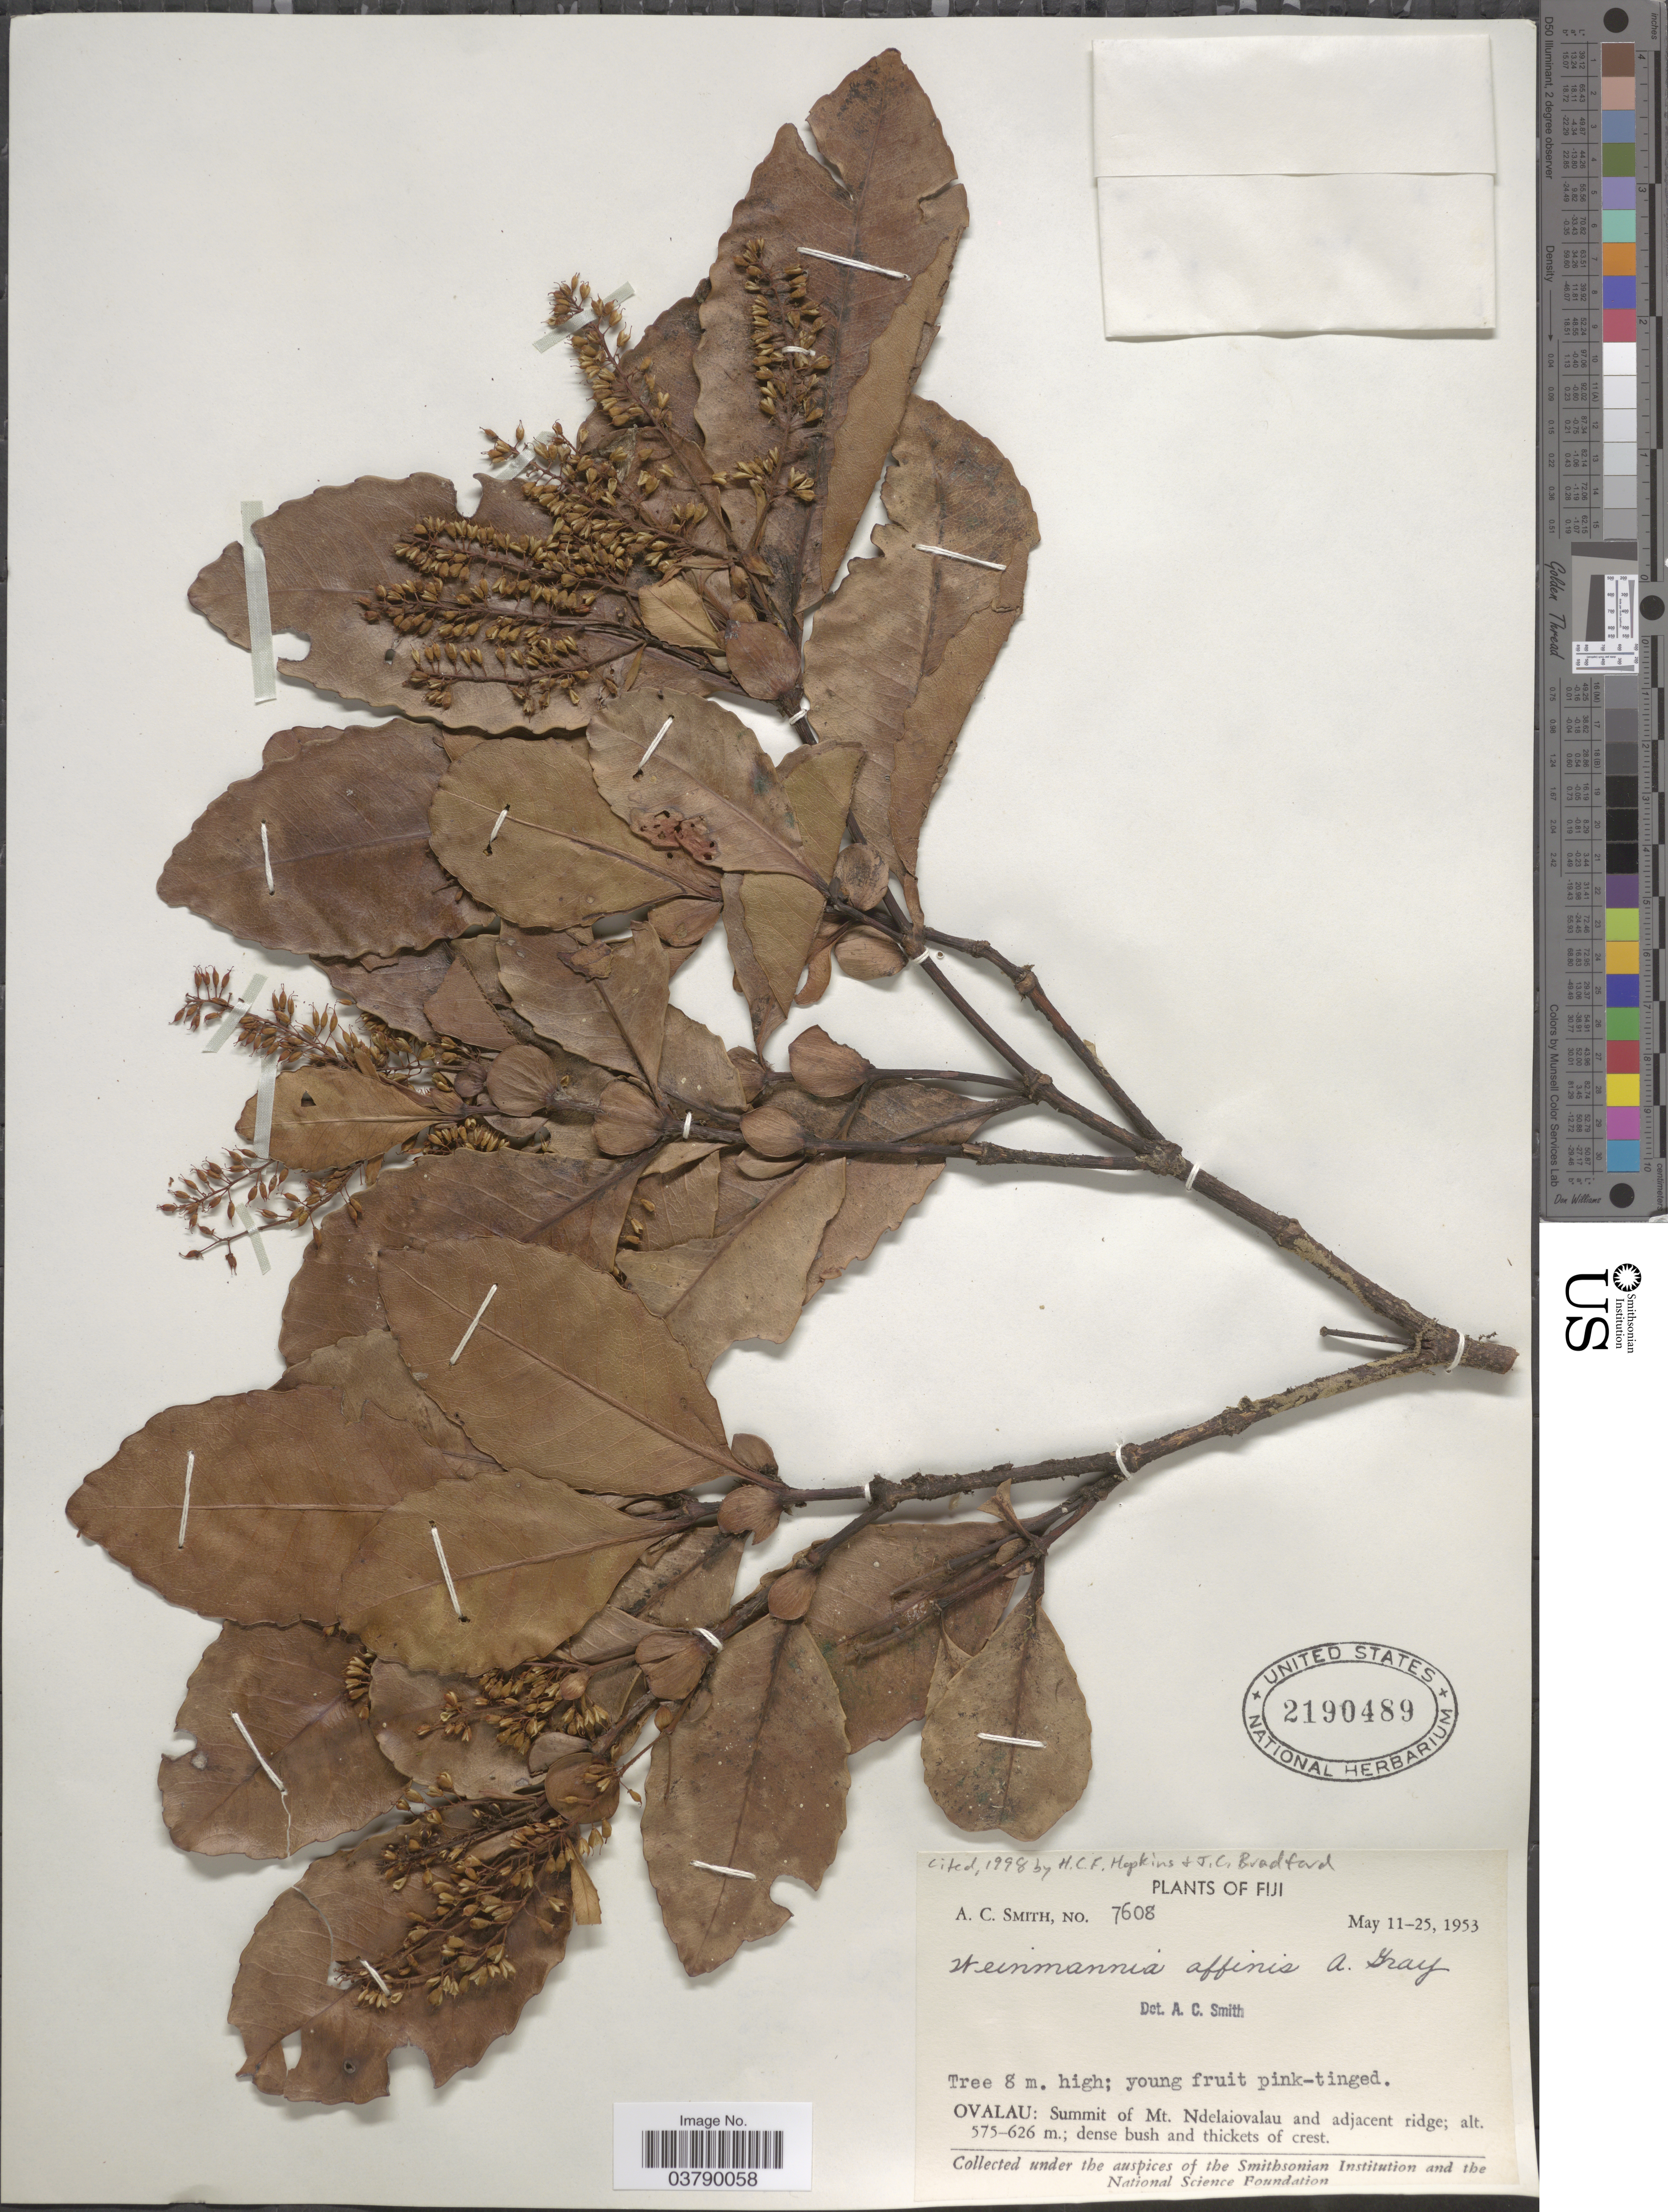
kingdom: Plantae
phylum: Tracheophyta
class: Magnoliopsida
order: Oxalidales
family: Cunoniaceae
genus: Pterophylla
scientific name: Pterophylla affinis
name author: (A. Gray) Pillon & H.C. Hopkins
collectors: A. C. Smith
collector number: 7608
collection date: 1953-05-11/1953-05-25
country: Fiji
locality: Ovalau: Summit of Mt. Ndelaiovalau and adjacent ridge.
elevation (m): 575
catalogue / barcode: US 2190489